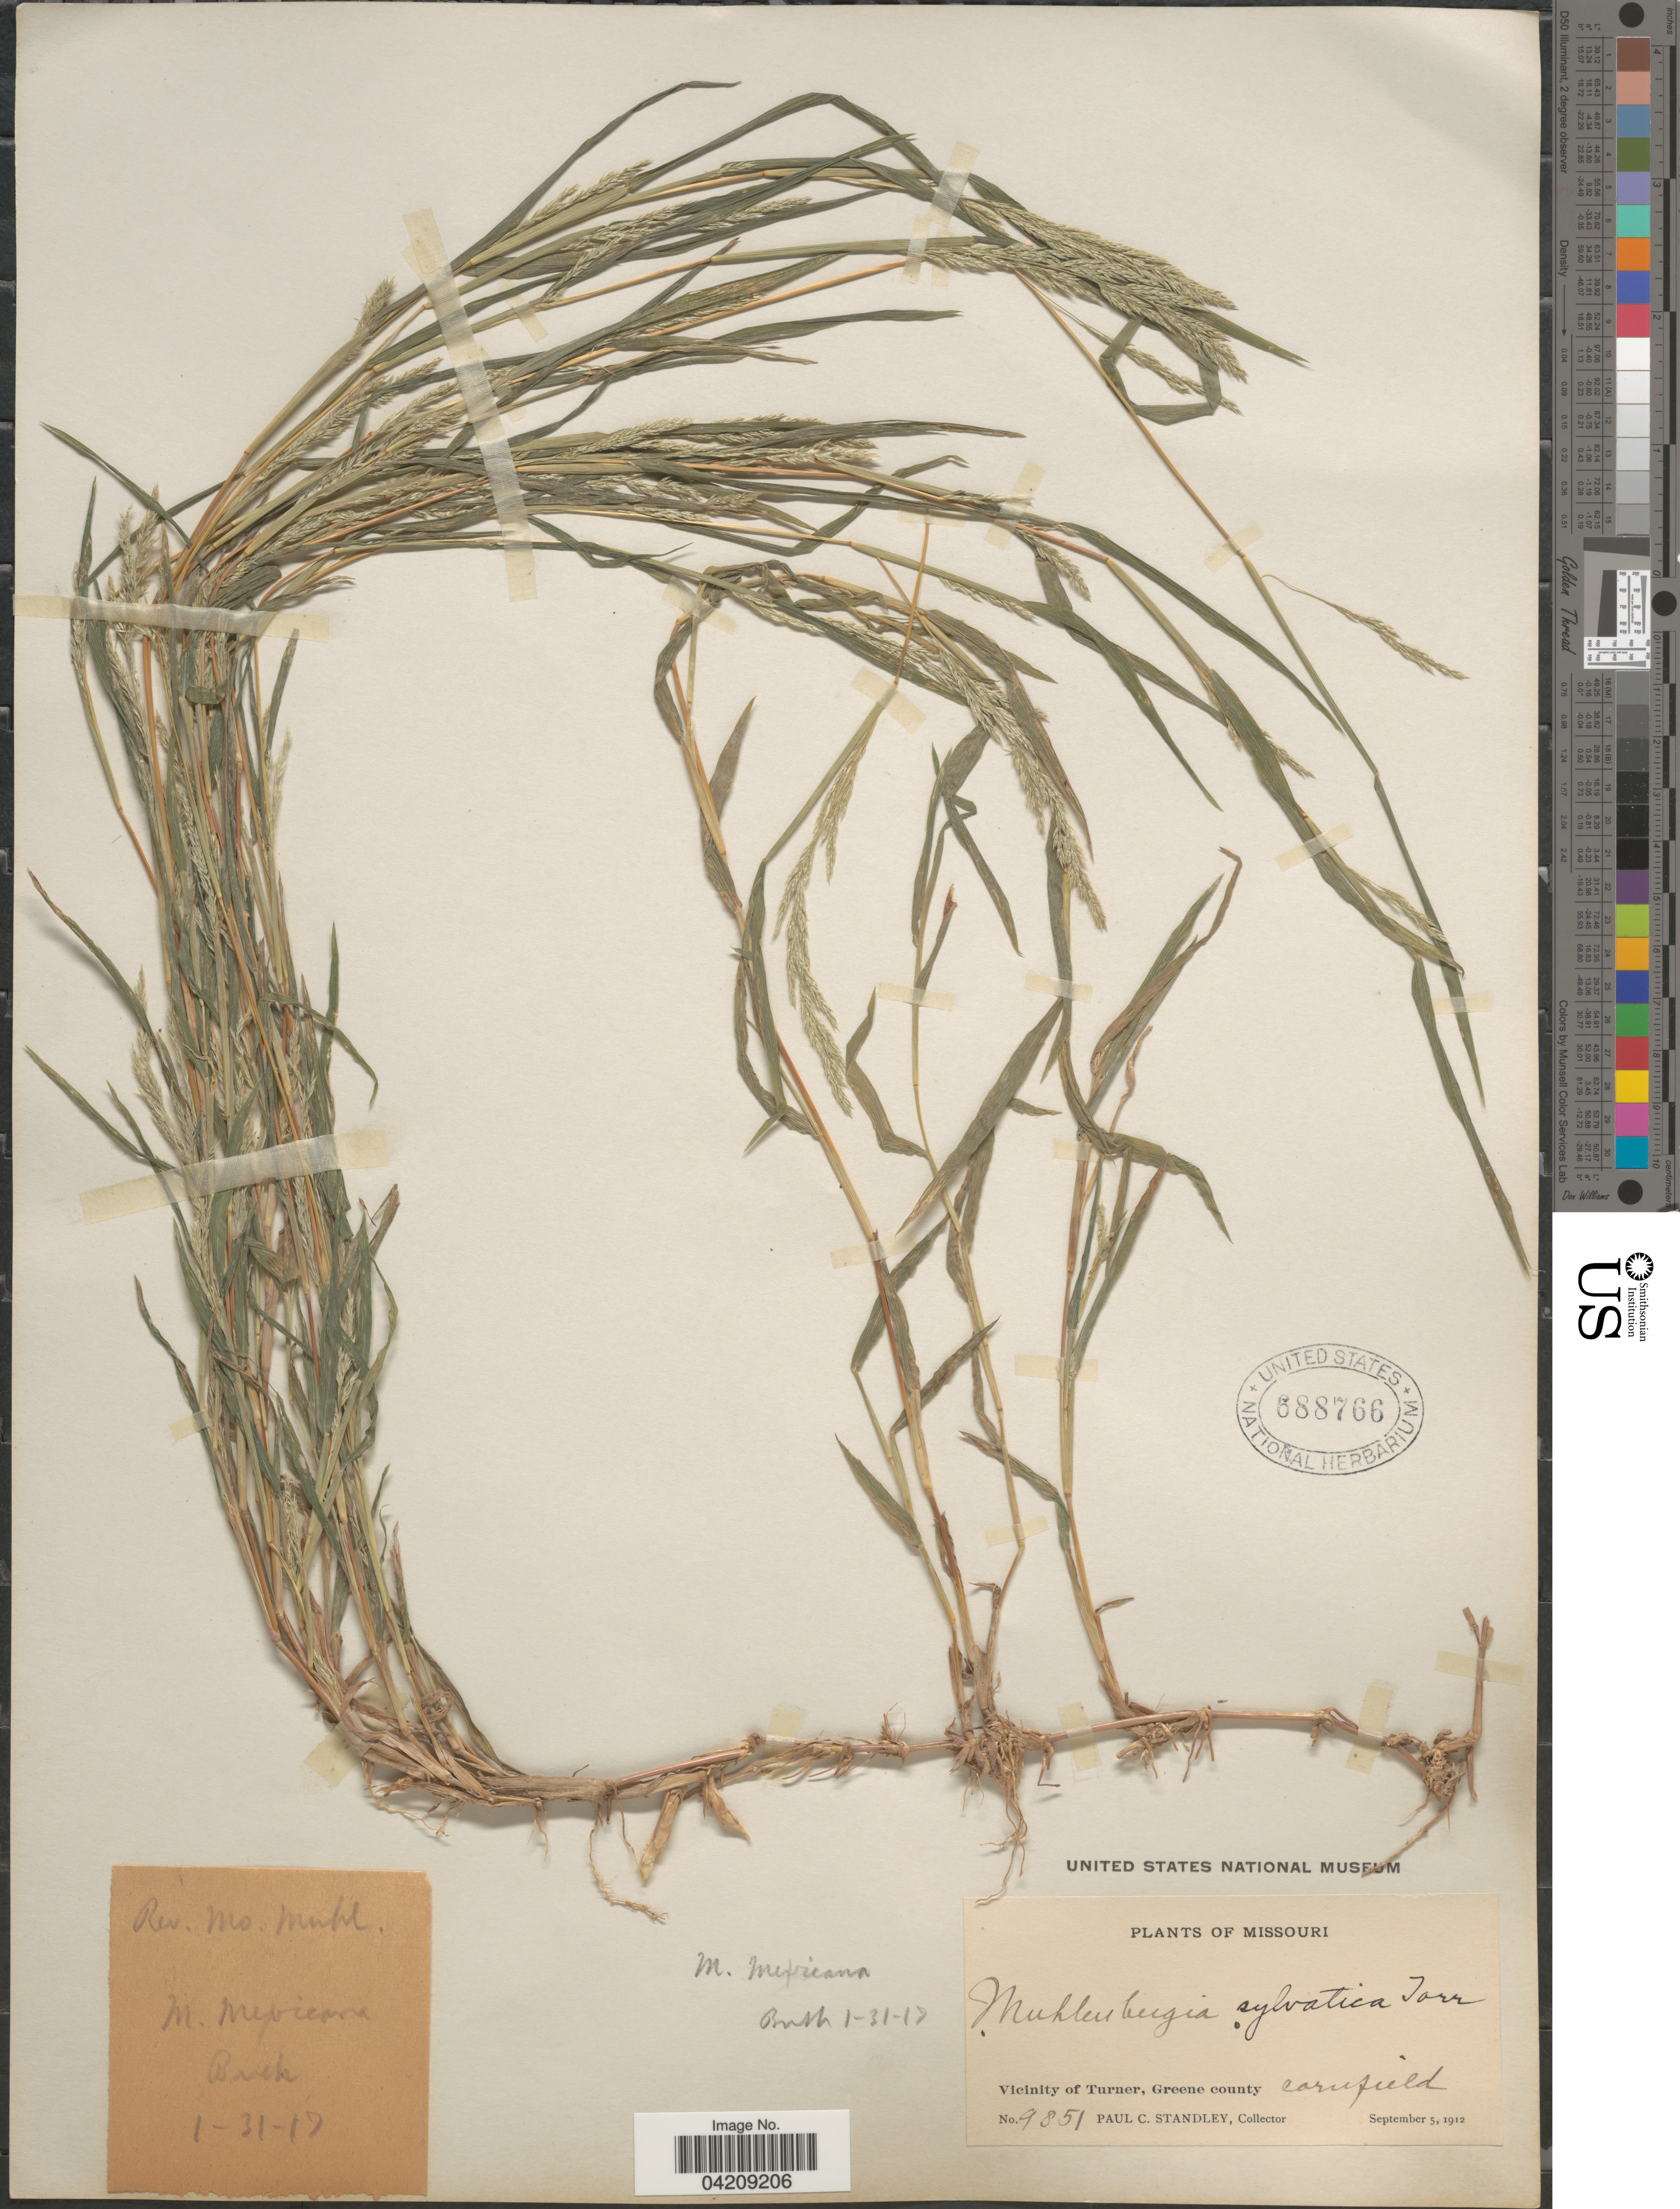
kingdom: Plantae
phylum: Tracheophyta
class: Liliopsida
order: Poales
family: Poaceae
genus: Muhlenbergia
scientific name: Muhlenbergia frondosa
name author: (Poir.) Fernald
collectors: P. C. Standley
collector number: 9851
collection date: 1912-09-05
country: United States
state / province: Missouri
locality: Vicinity of Turner, Green county.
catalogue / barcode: US 688766